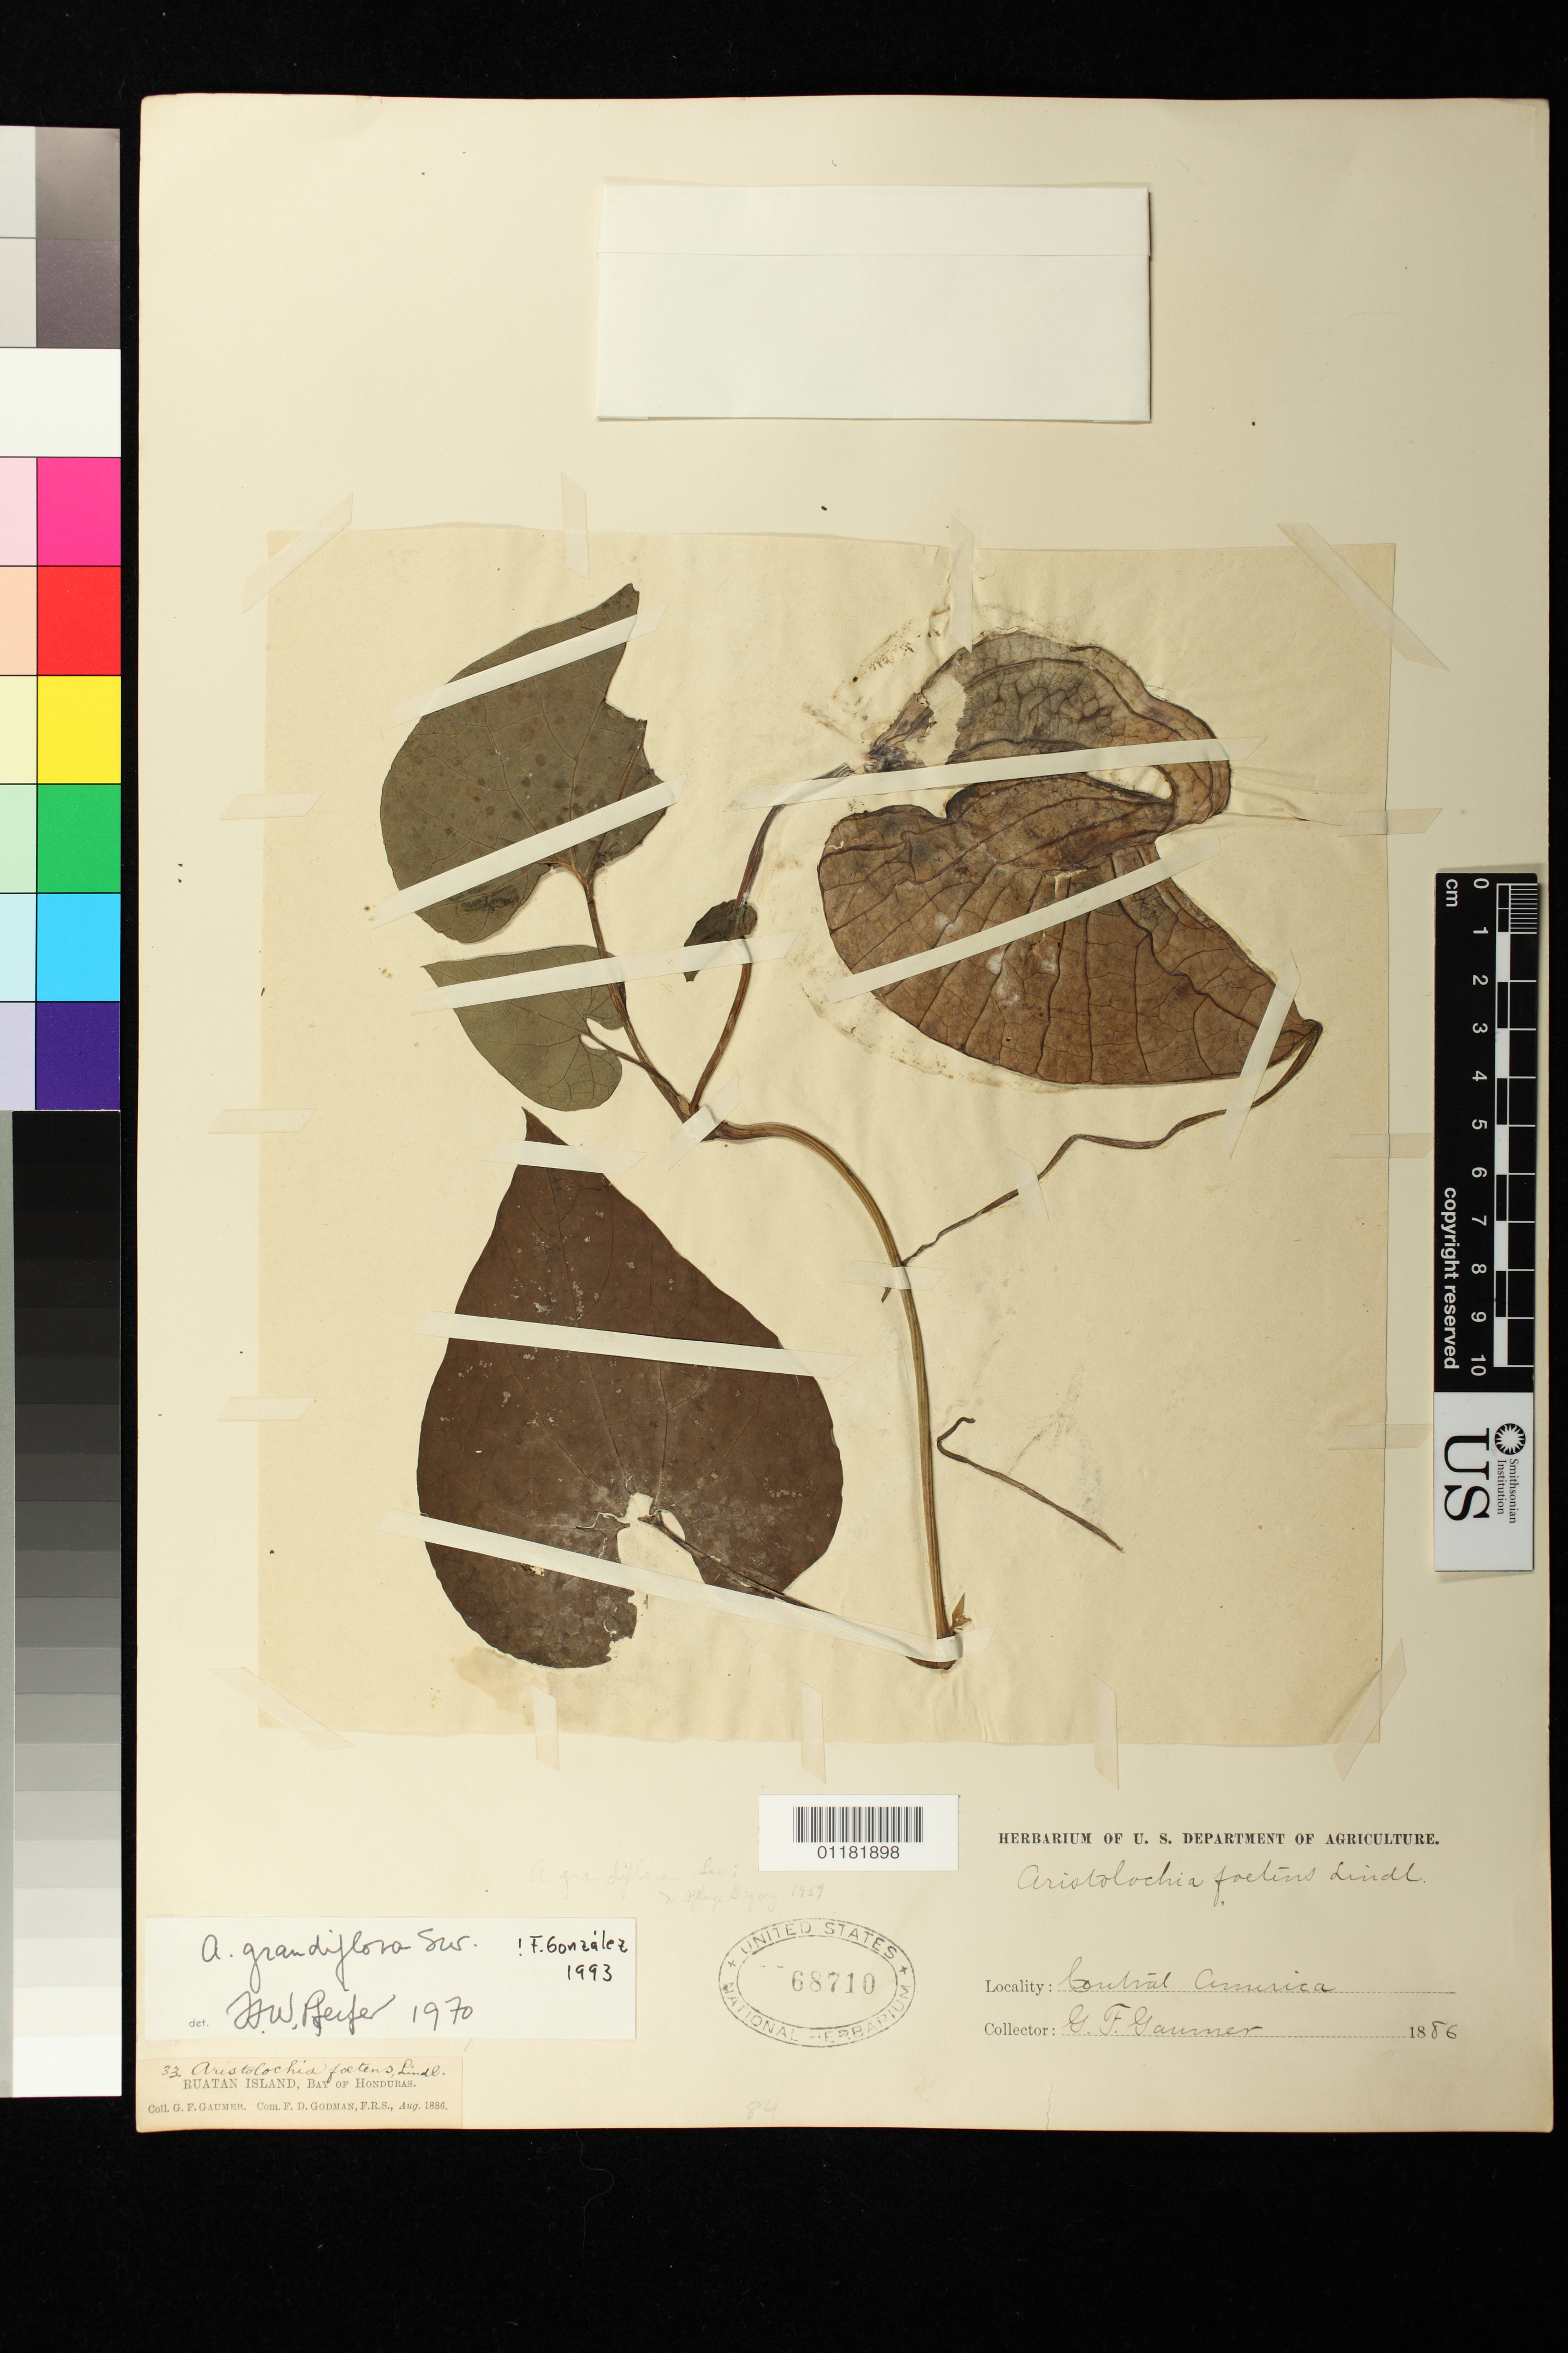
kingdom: Plantae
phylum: Tracheophyta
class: Magnoliopsida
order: Piperales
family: Aristolochiaceae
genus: Aristolochia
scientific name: Aristolochia grandiflora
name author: Sw.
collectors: G. F. Gaumer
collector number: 53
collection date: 1886-08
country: Honduras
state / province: Islas de la Bahía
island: Roatán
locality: Ruaton Island, Bay of Honduras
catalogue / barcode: US 68710